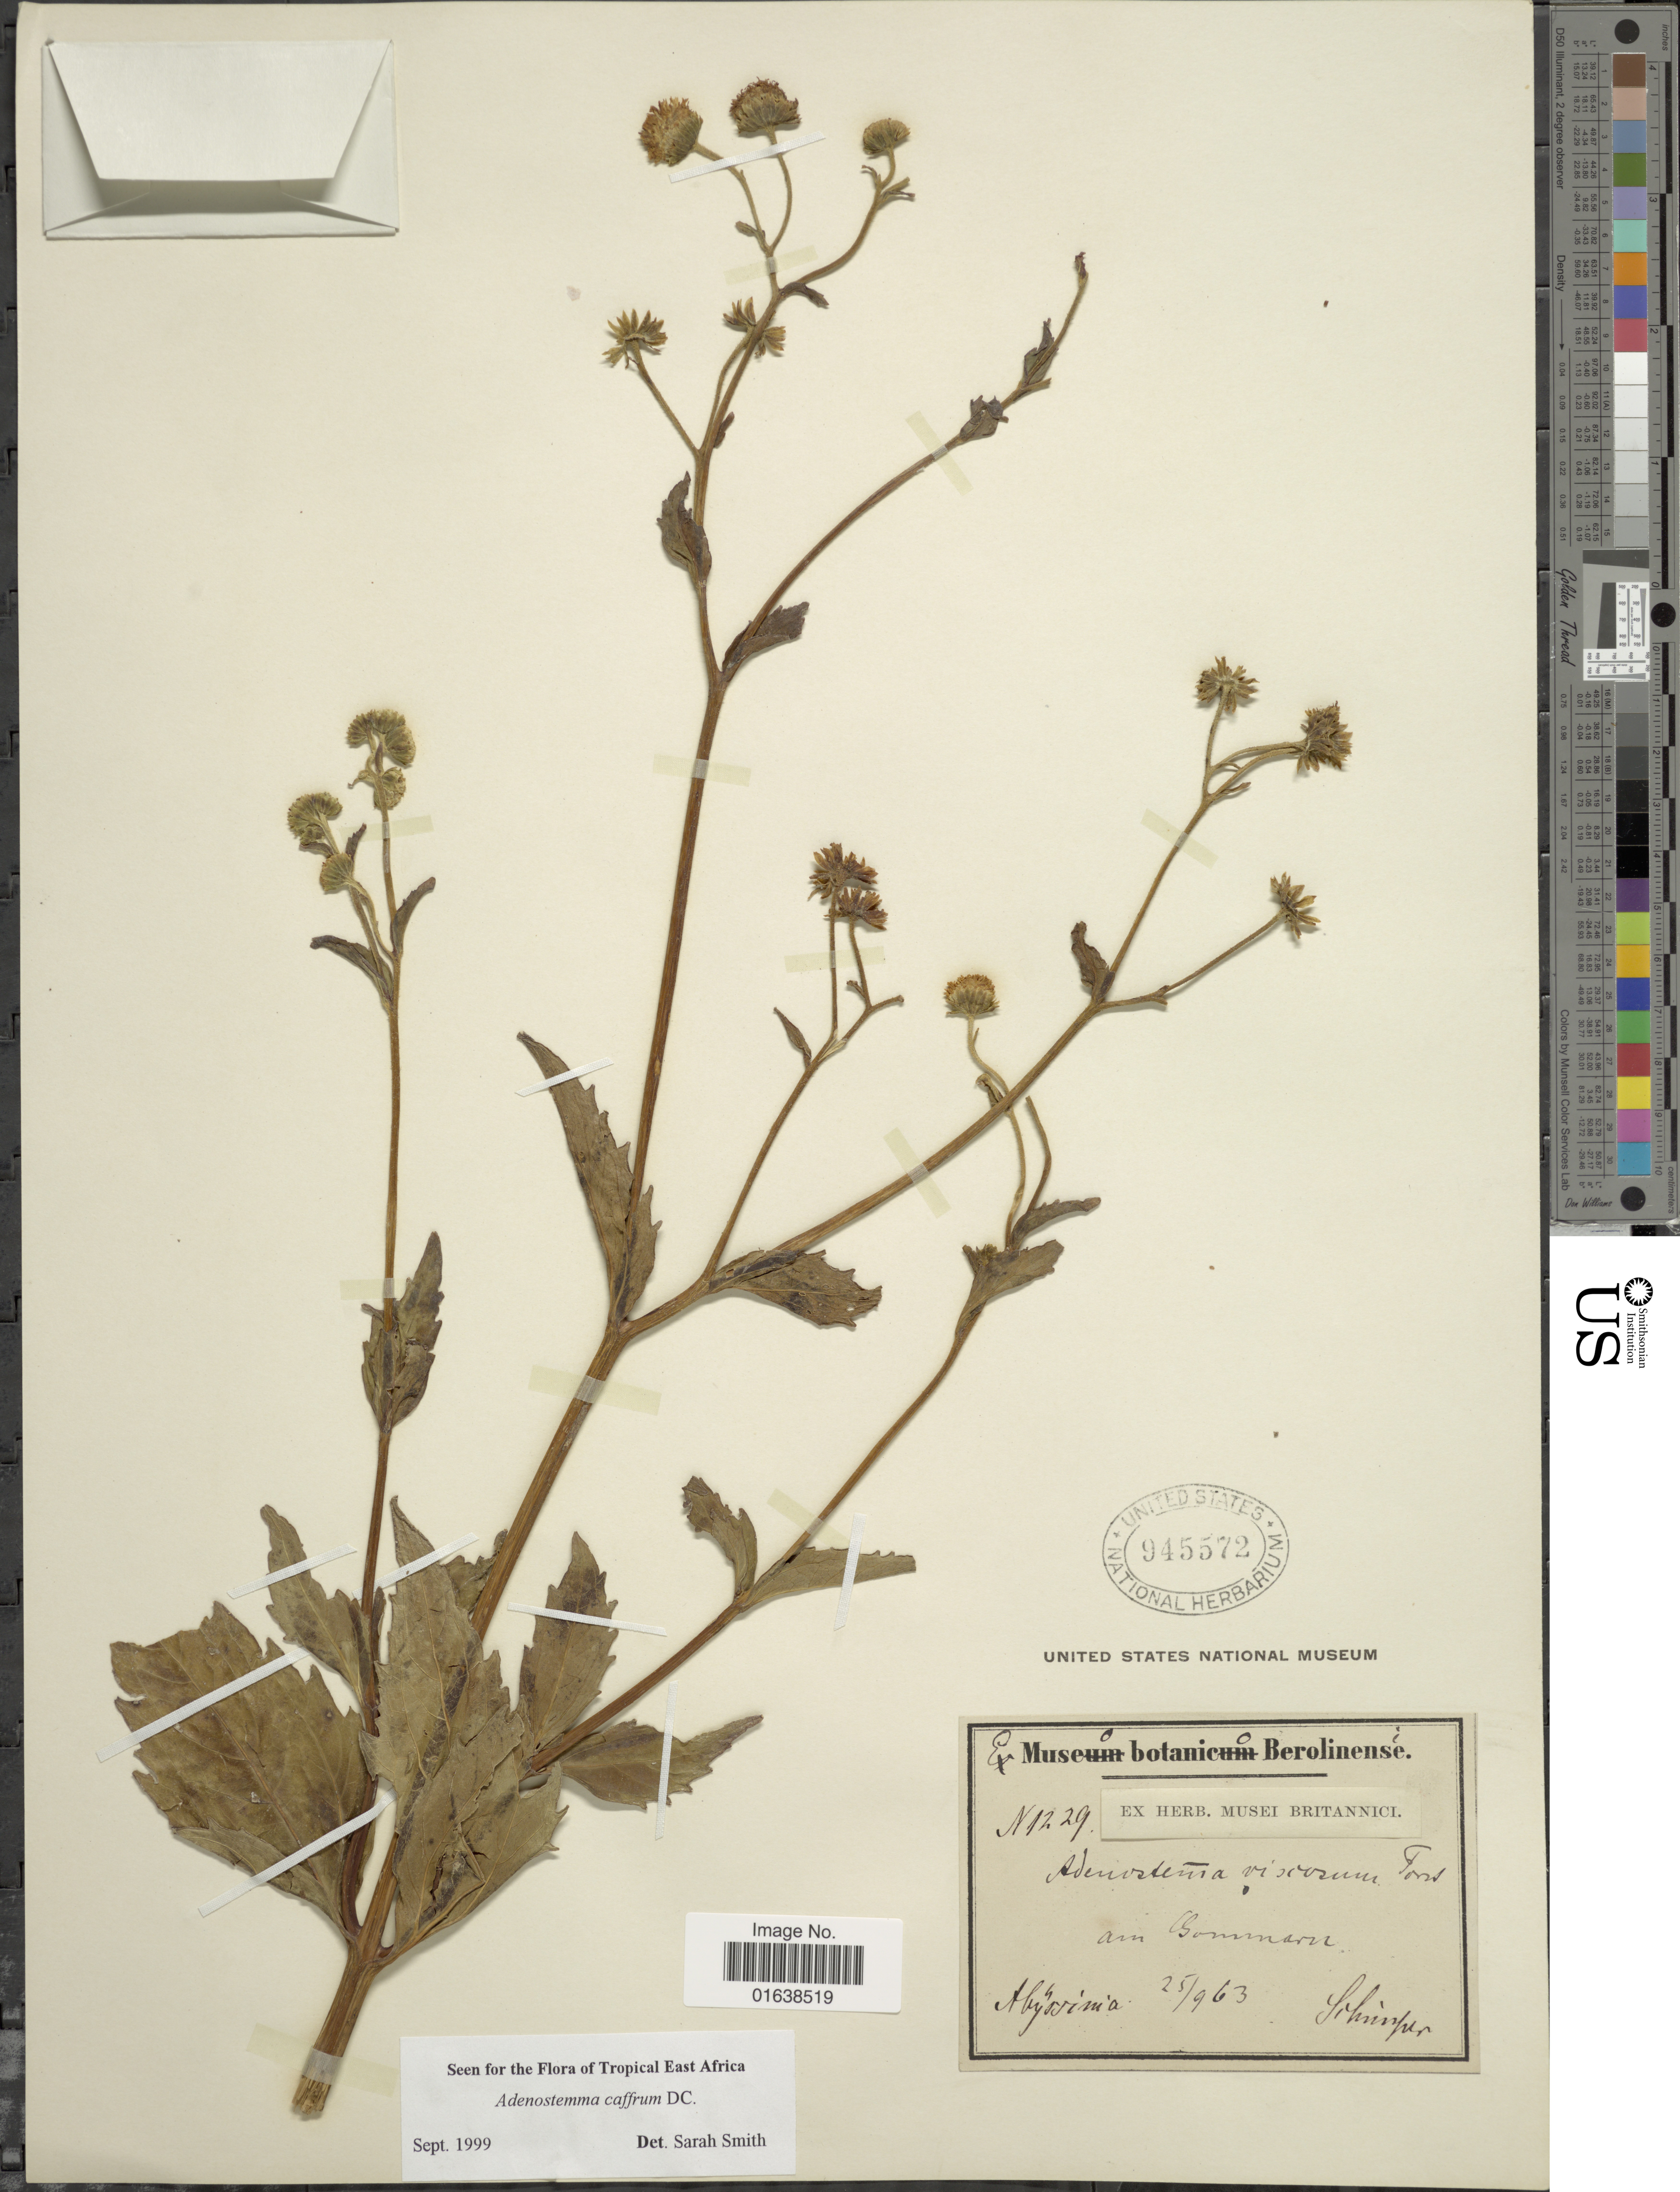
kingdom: Plantae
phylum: Tracheophyta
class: Magnoliopsida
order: Asterales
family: Asteraceae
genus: Adenostemma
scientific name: Adenostemma caffrum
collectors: -. Schimper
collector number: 1229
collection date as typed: Transcribed d/m/y: 25/9/63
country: Eritrea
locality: Am Sommarn. Abyssinia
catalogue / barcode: US 945572